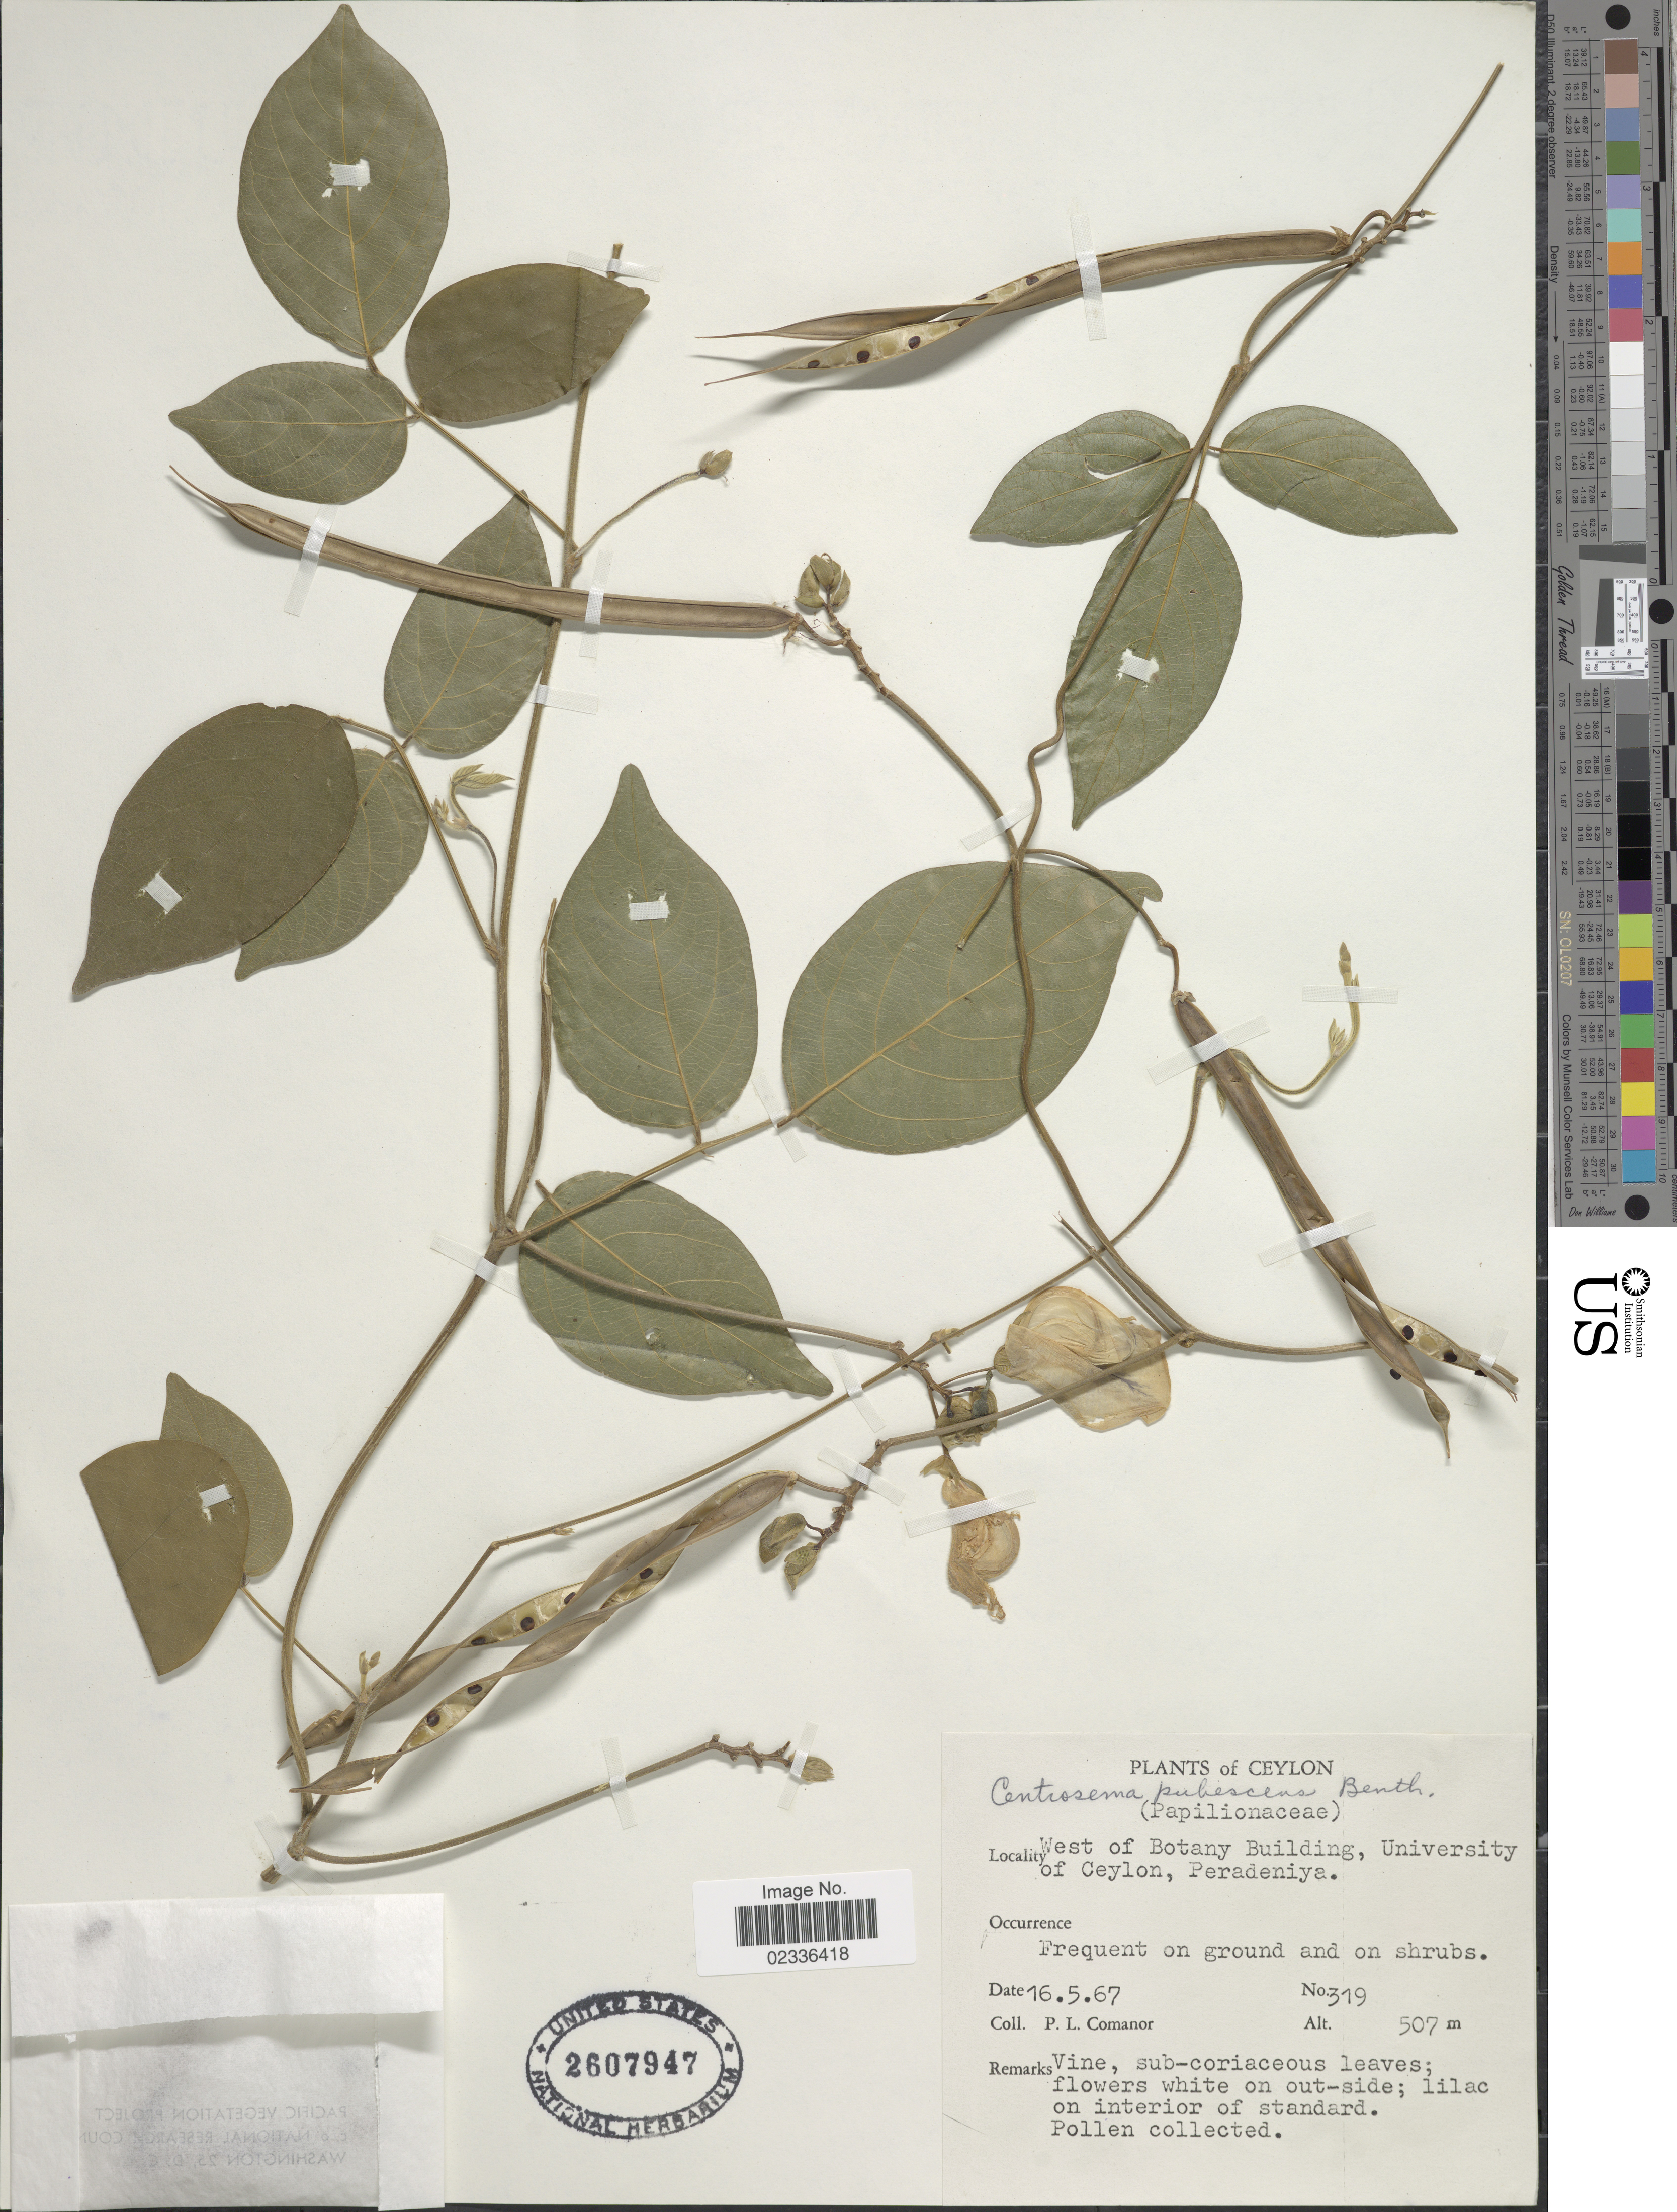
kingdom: Plantae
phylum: Tracheophyta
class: Magnoliopsida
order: Fabales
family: Fabaceae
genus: Centrosema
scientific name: Centrosema pubescens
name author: Benth.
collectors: P. Comanor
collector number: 319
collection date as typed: Transcribed d/m/y: 16/5/67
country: Sri Lanka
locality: Ceylon, West of Botany Building, University of Ceylon, Peradeniya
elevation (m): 507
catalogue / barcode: US 2607947